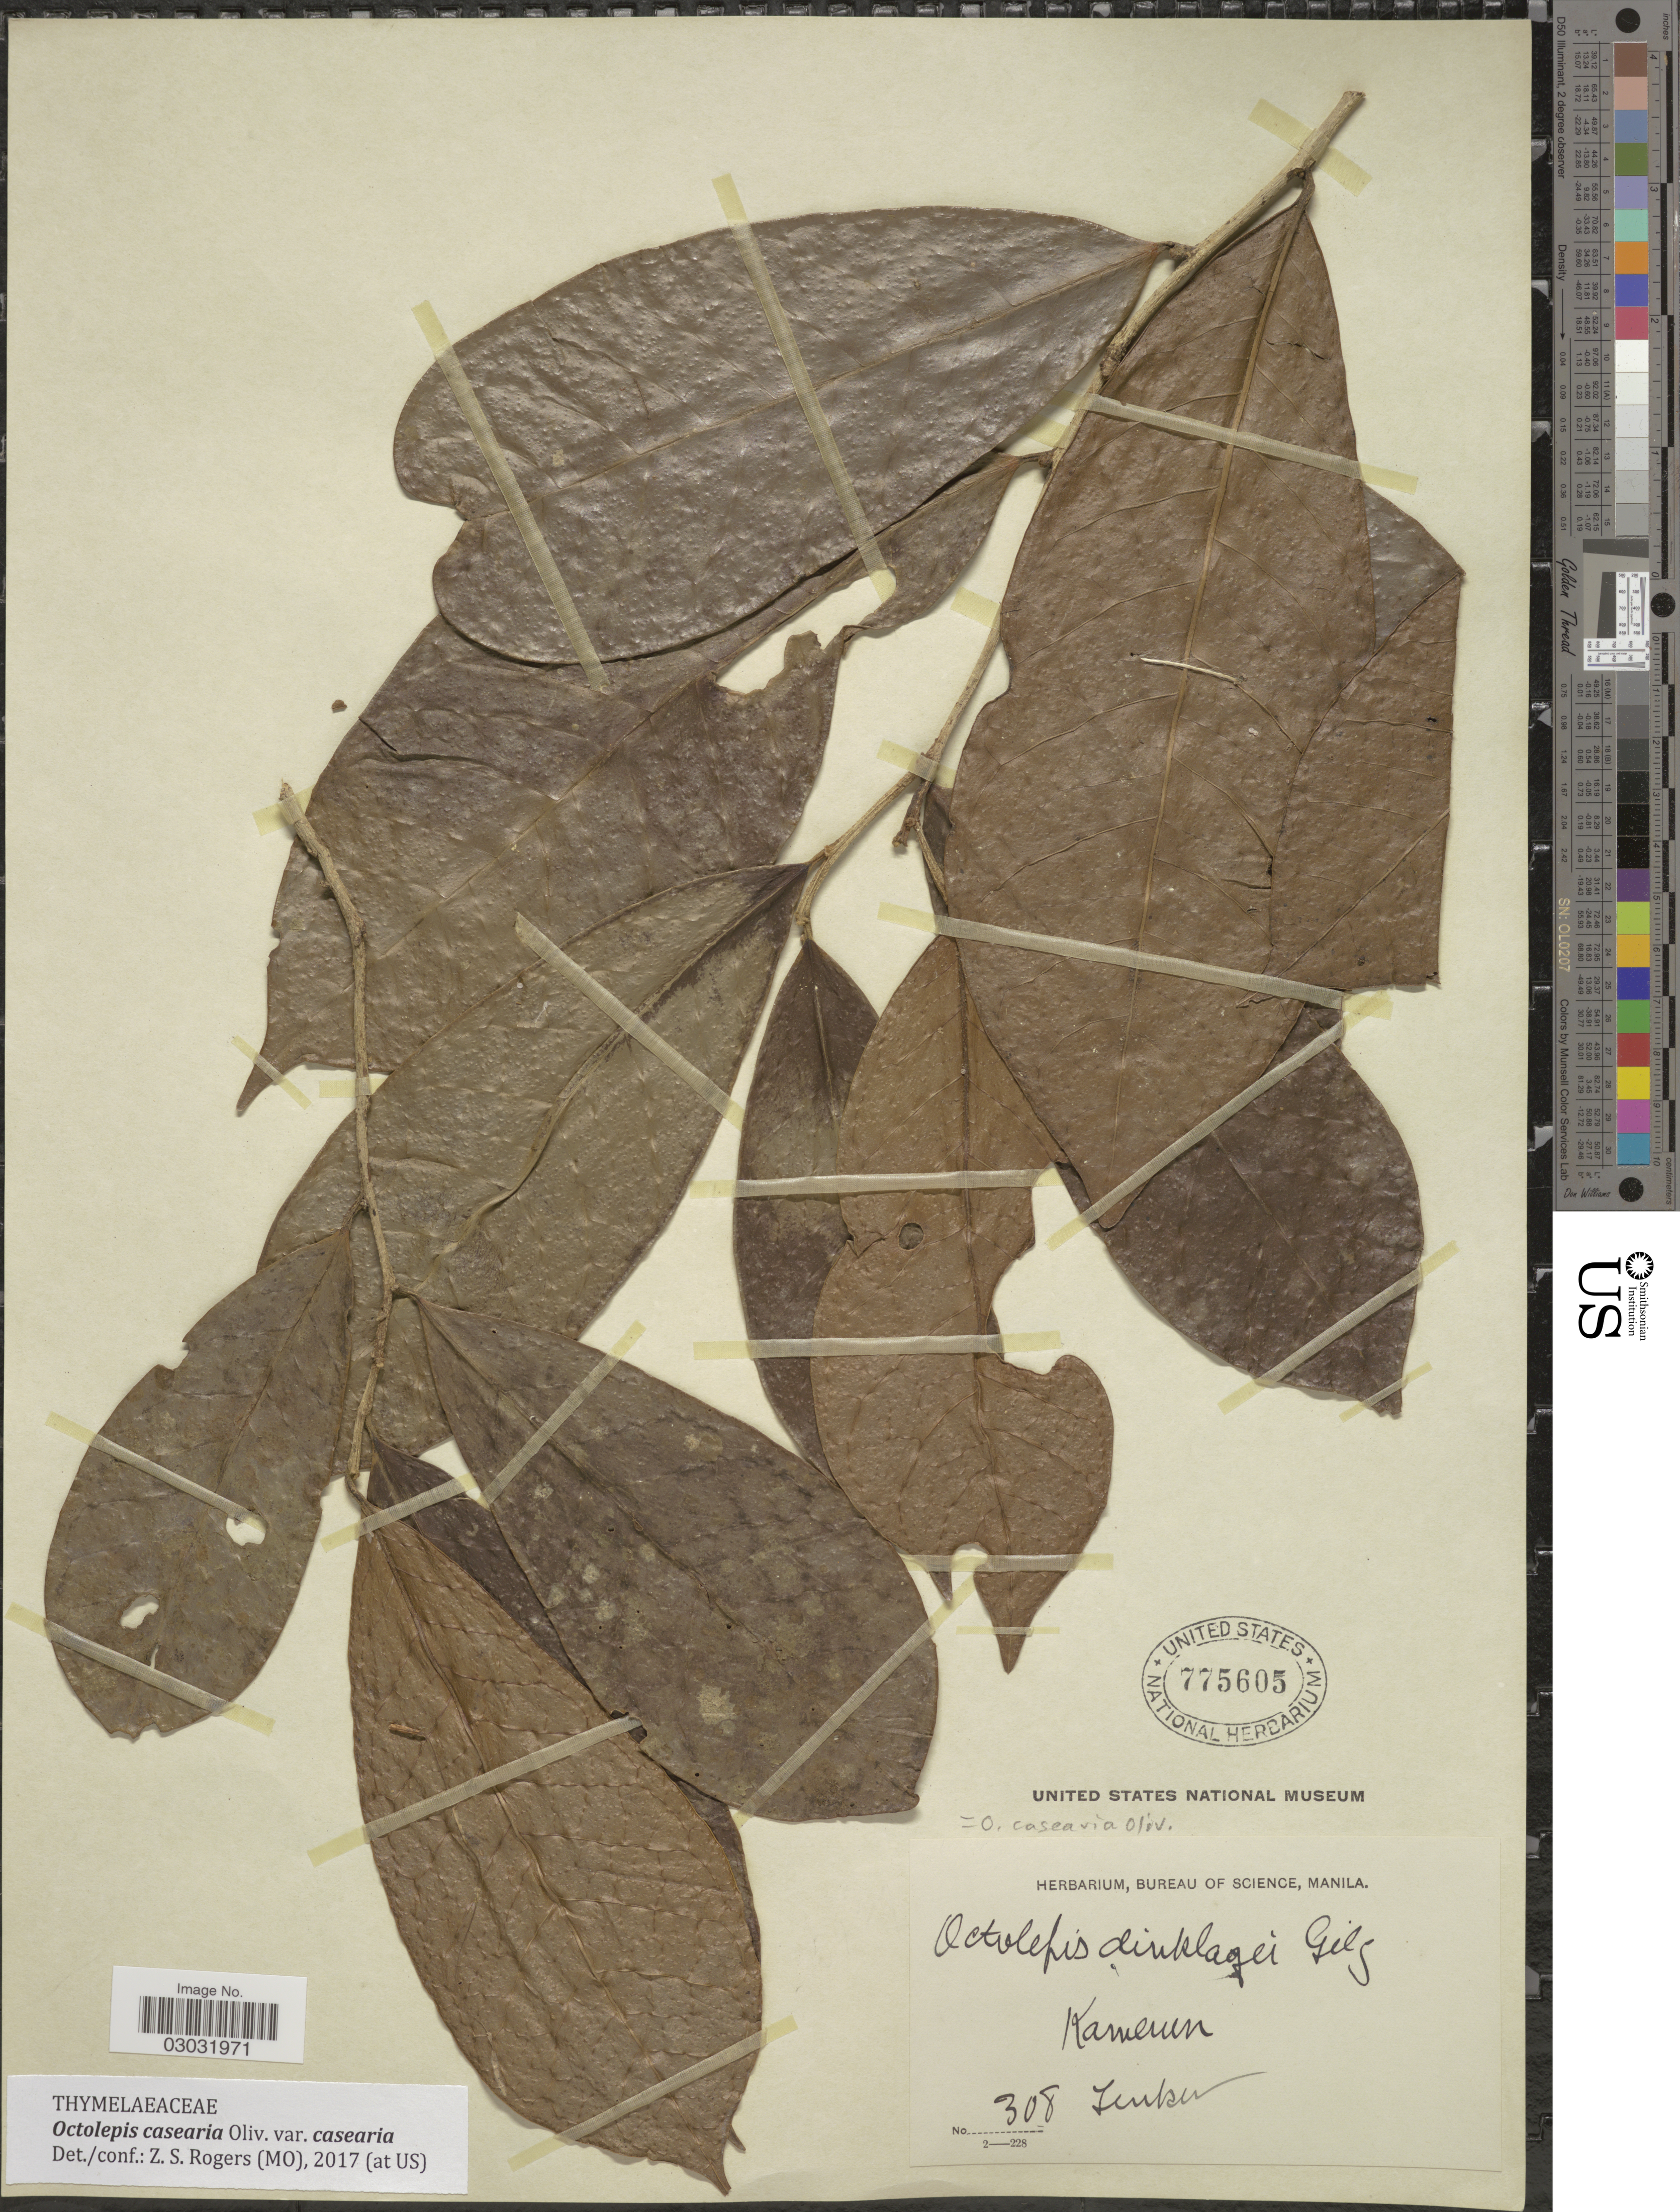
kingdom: Plantae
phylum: Tracheophyta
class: Magnoliopsida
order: Malvales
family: Thymelaeaceae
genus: Octolepis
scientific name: Octolepis casearia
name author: Oliv.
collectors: Zenker, --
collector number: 308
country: Cameroon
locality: Kamerun.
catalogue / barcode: US 775605